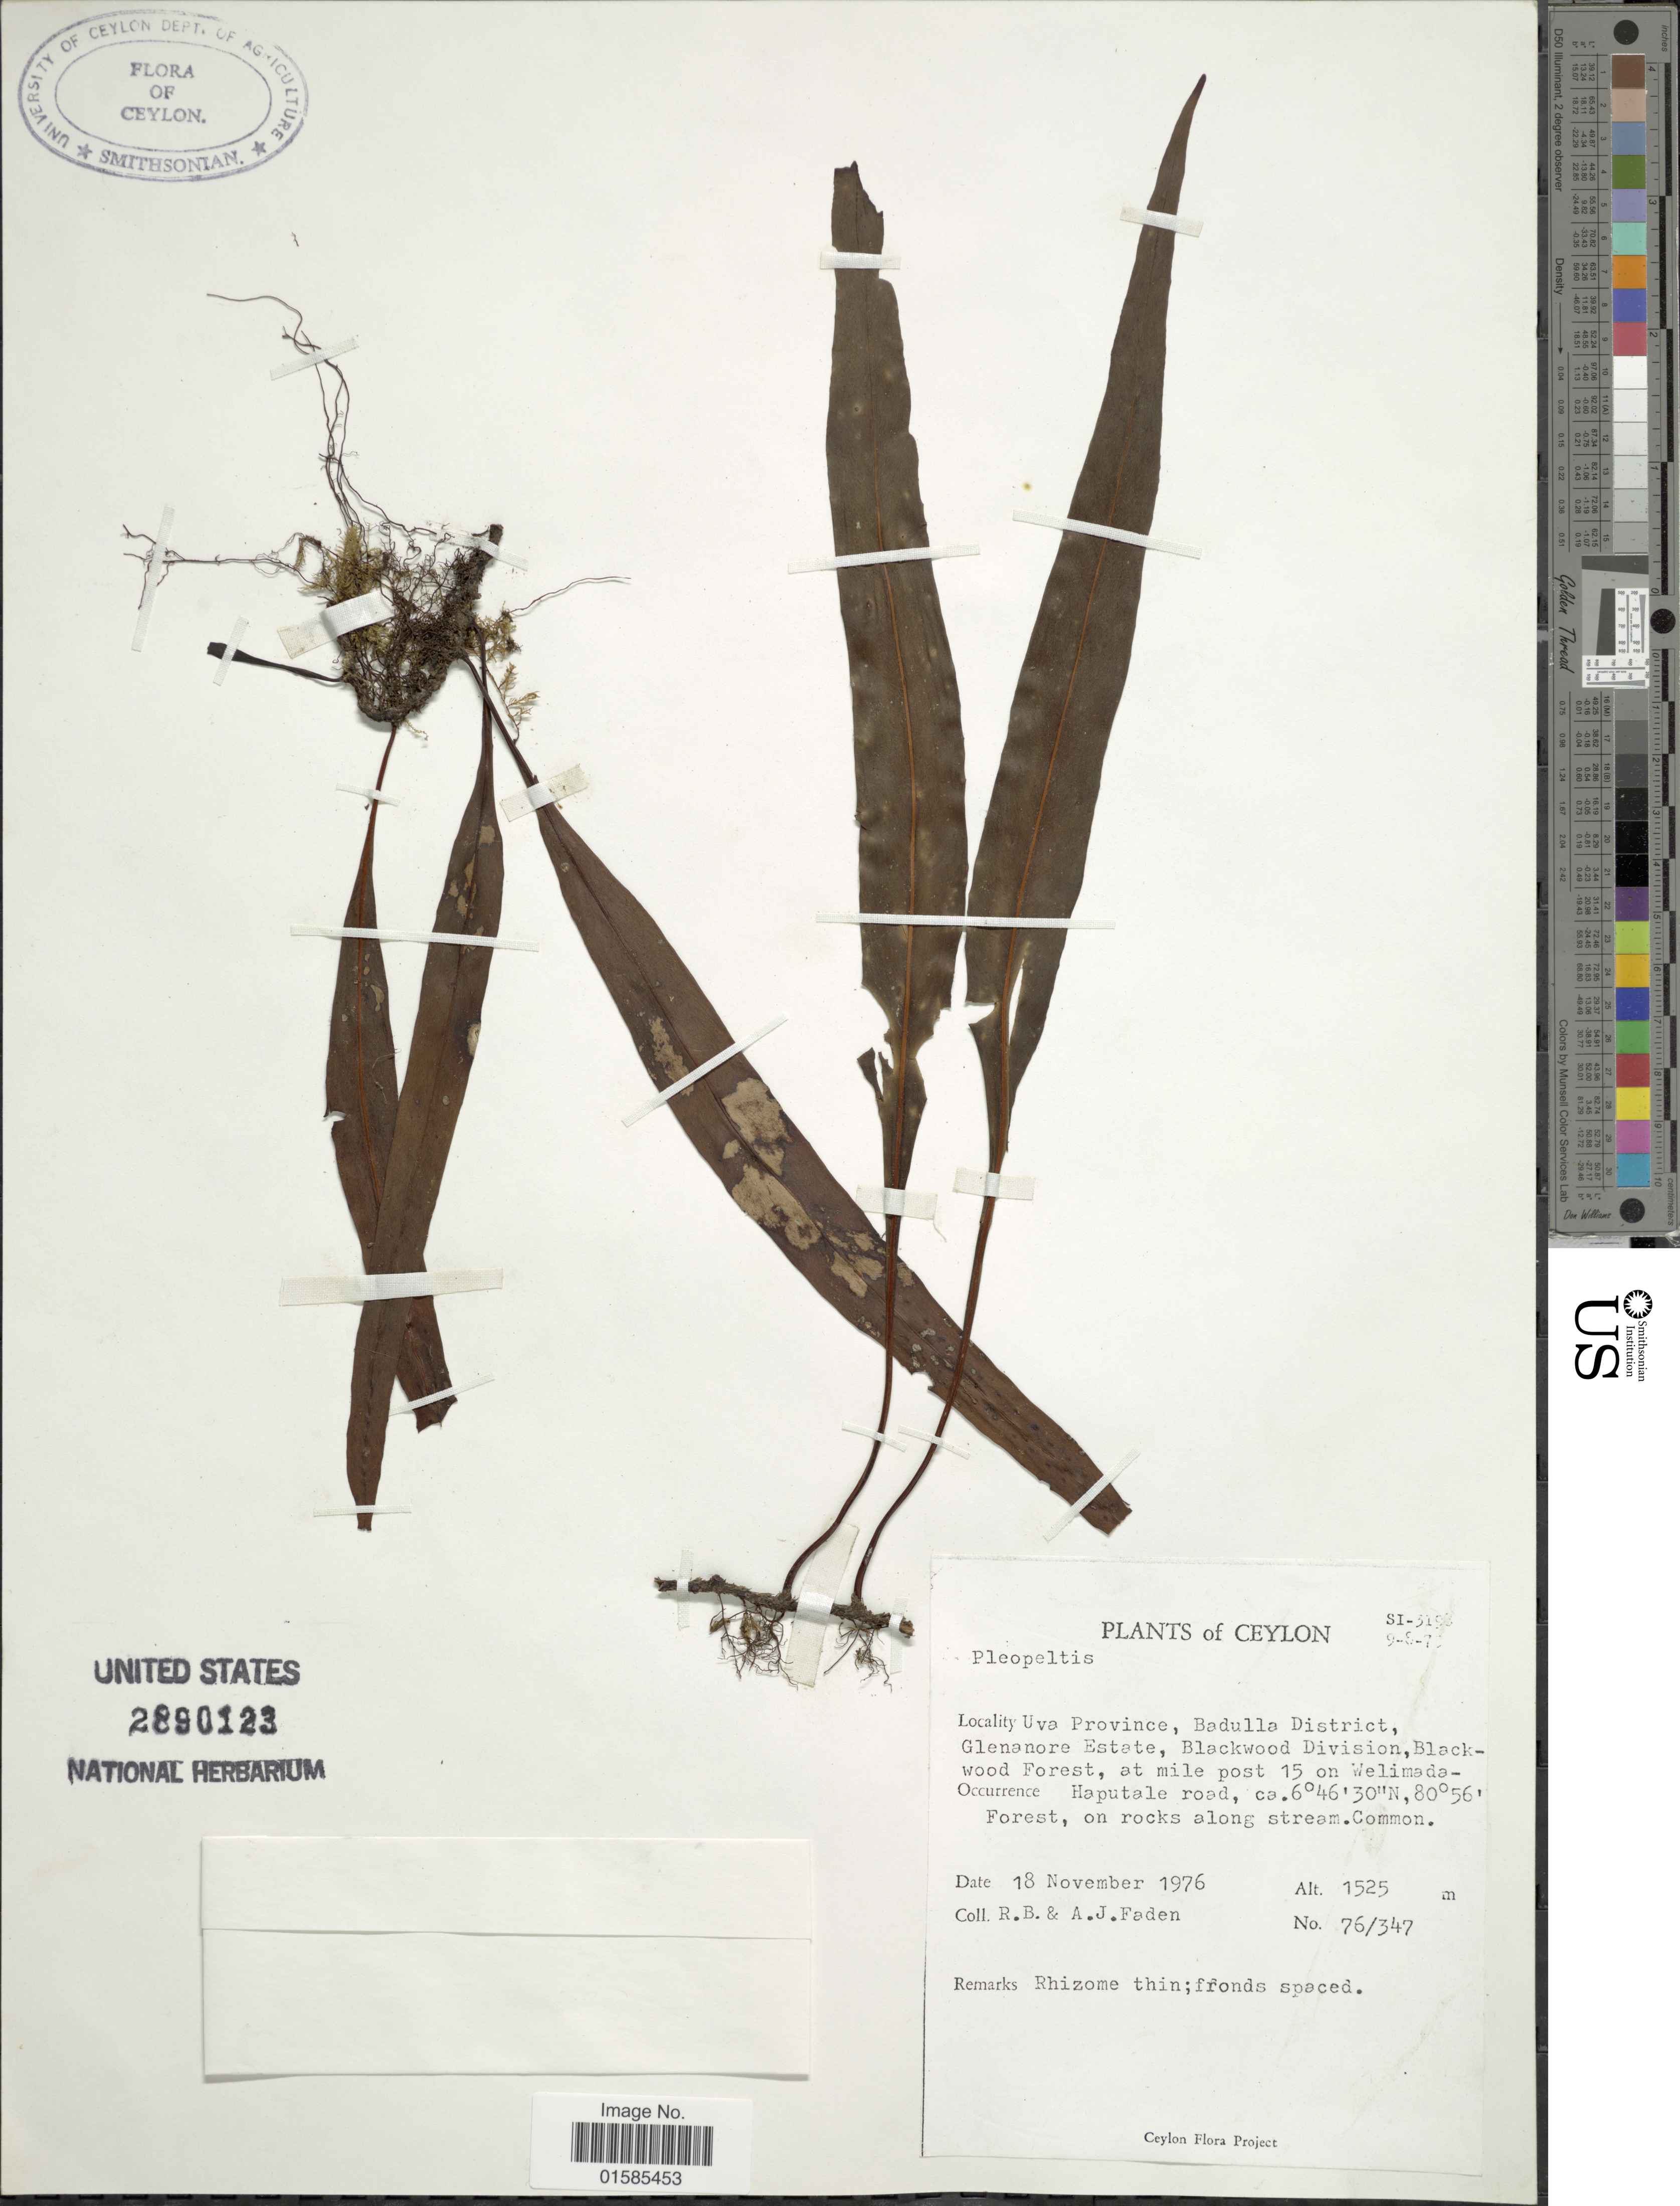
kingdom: Plantae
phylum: Tracheophyta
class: Polypodiopsida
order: Polypodiales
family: Polypodiaceae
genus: Leptochilus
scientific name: Leptochilus sp.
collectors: R. B. Faden & A. J. Faden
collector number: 76/347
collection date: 1976-11-18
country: Sri Lanka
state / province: Uva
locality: Ceylon, Uva Province, Badulla District, Glenanore Estate, Blackwood Division, Blackwood Fores, at mile post 15 on Welimada- Haputale road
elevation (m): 1525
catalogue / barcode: US 2890123